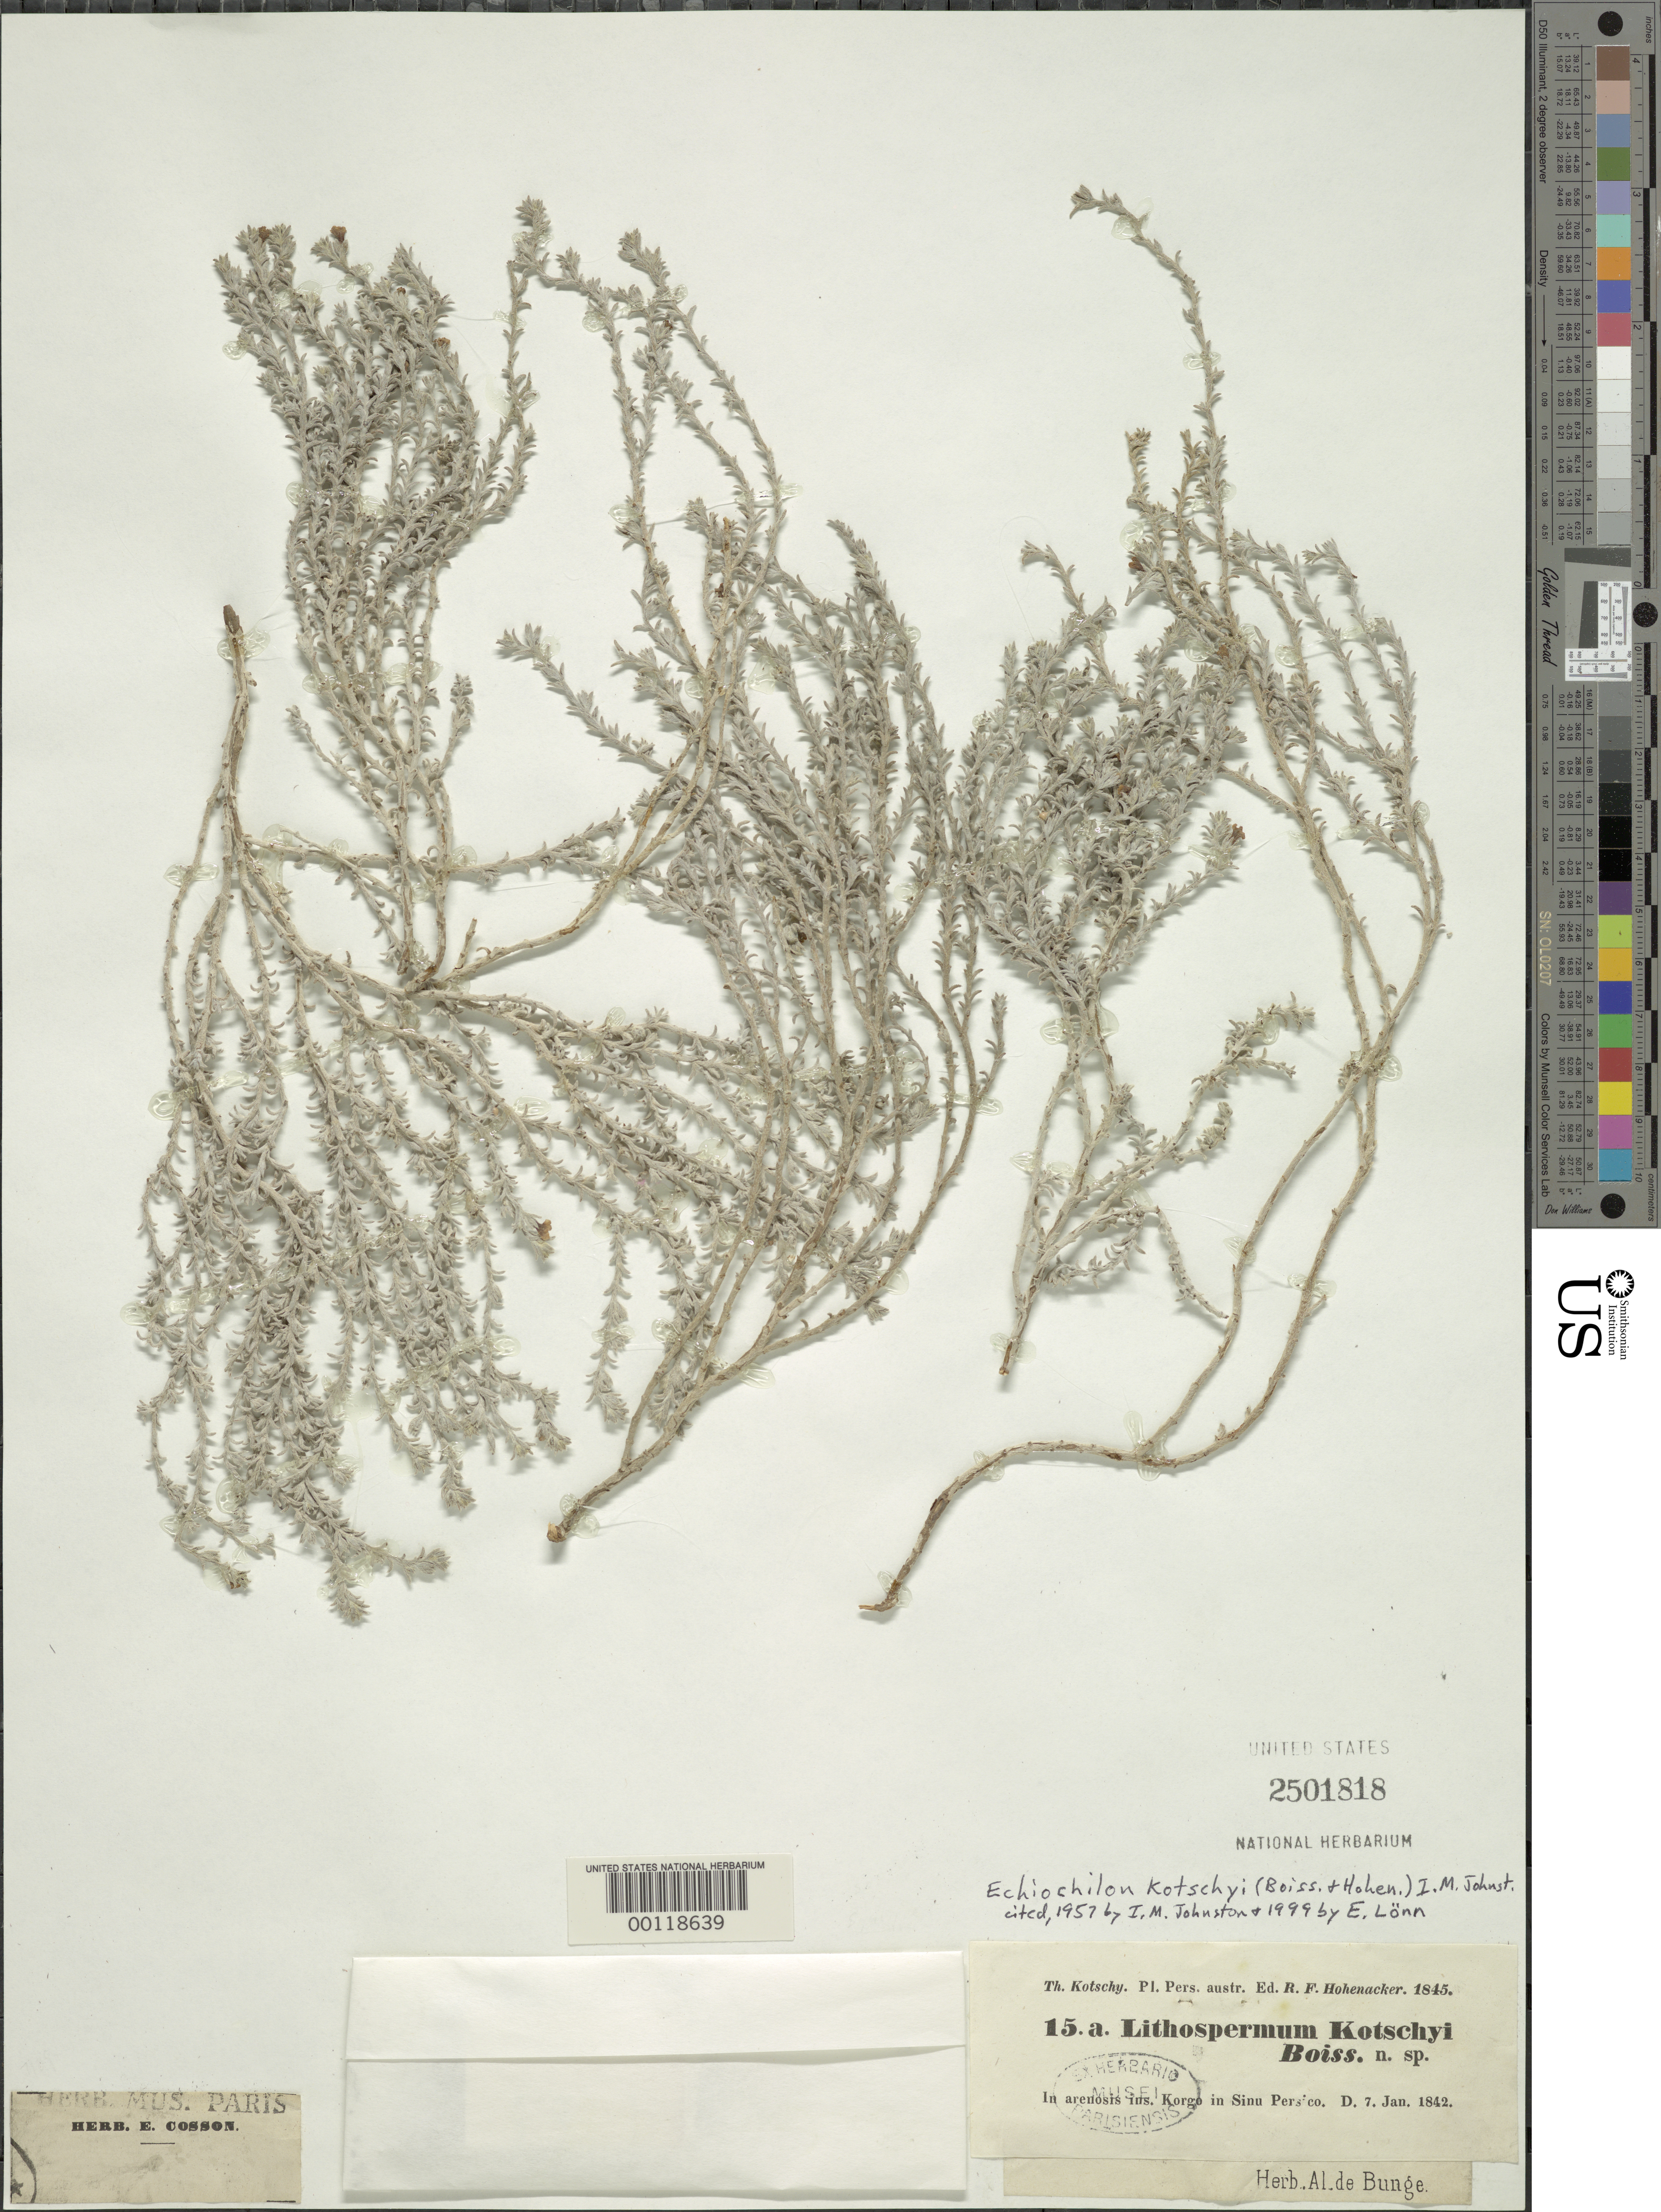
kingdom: Plantae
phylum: Tracheophyta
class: Magnoliopsida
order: Boraginales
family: Boraginaceae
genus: Echiochilon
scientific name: Echiochilon kotschyi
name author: (Boiss. & Hohen.) I.M. Johnst.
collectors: K. G. Kotschy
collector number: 15 A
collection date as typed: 07 Jan 1842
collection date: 1842-01-07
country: Iran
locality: Korge island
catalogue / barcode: US 2501818